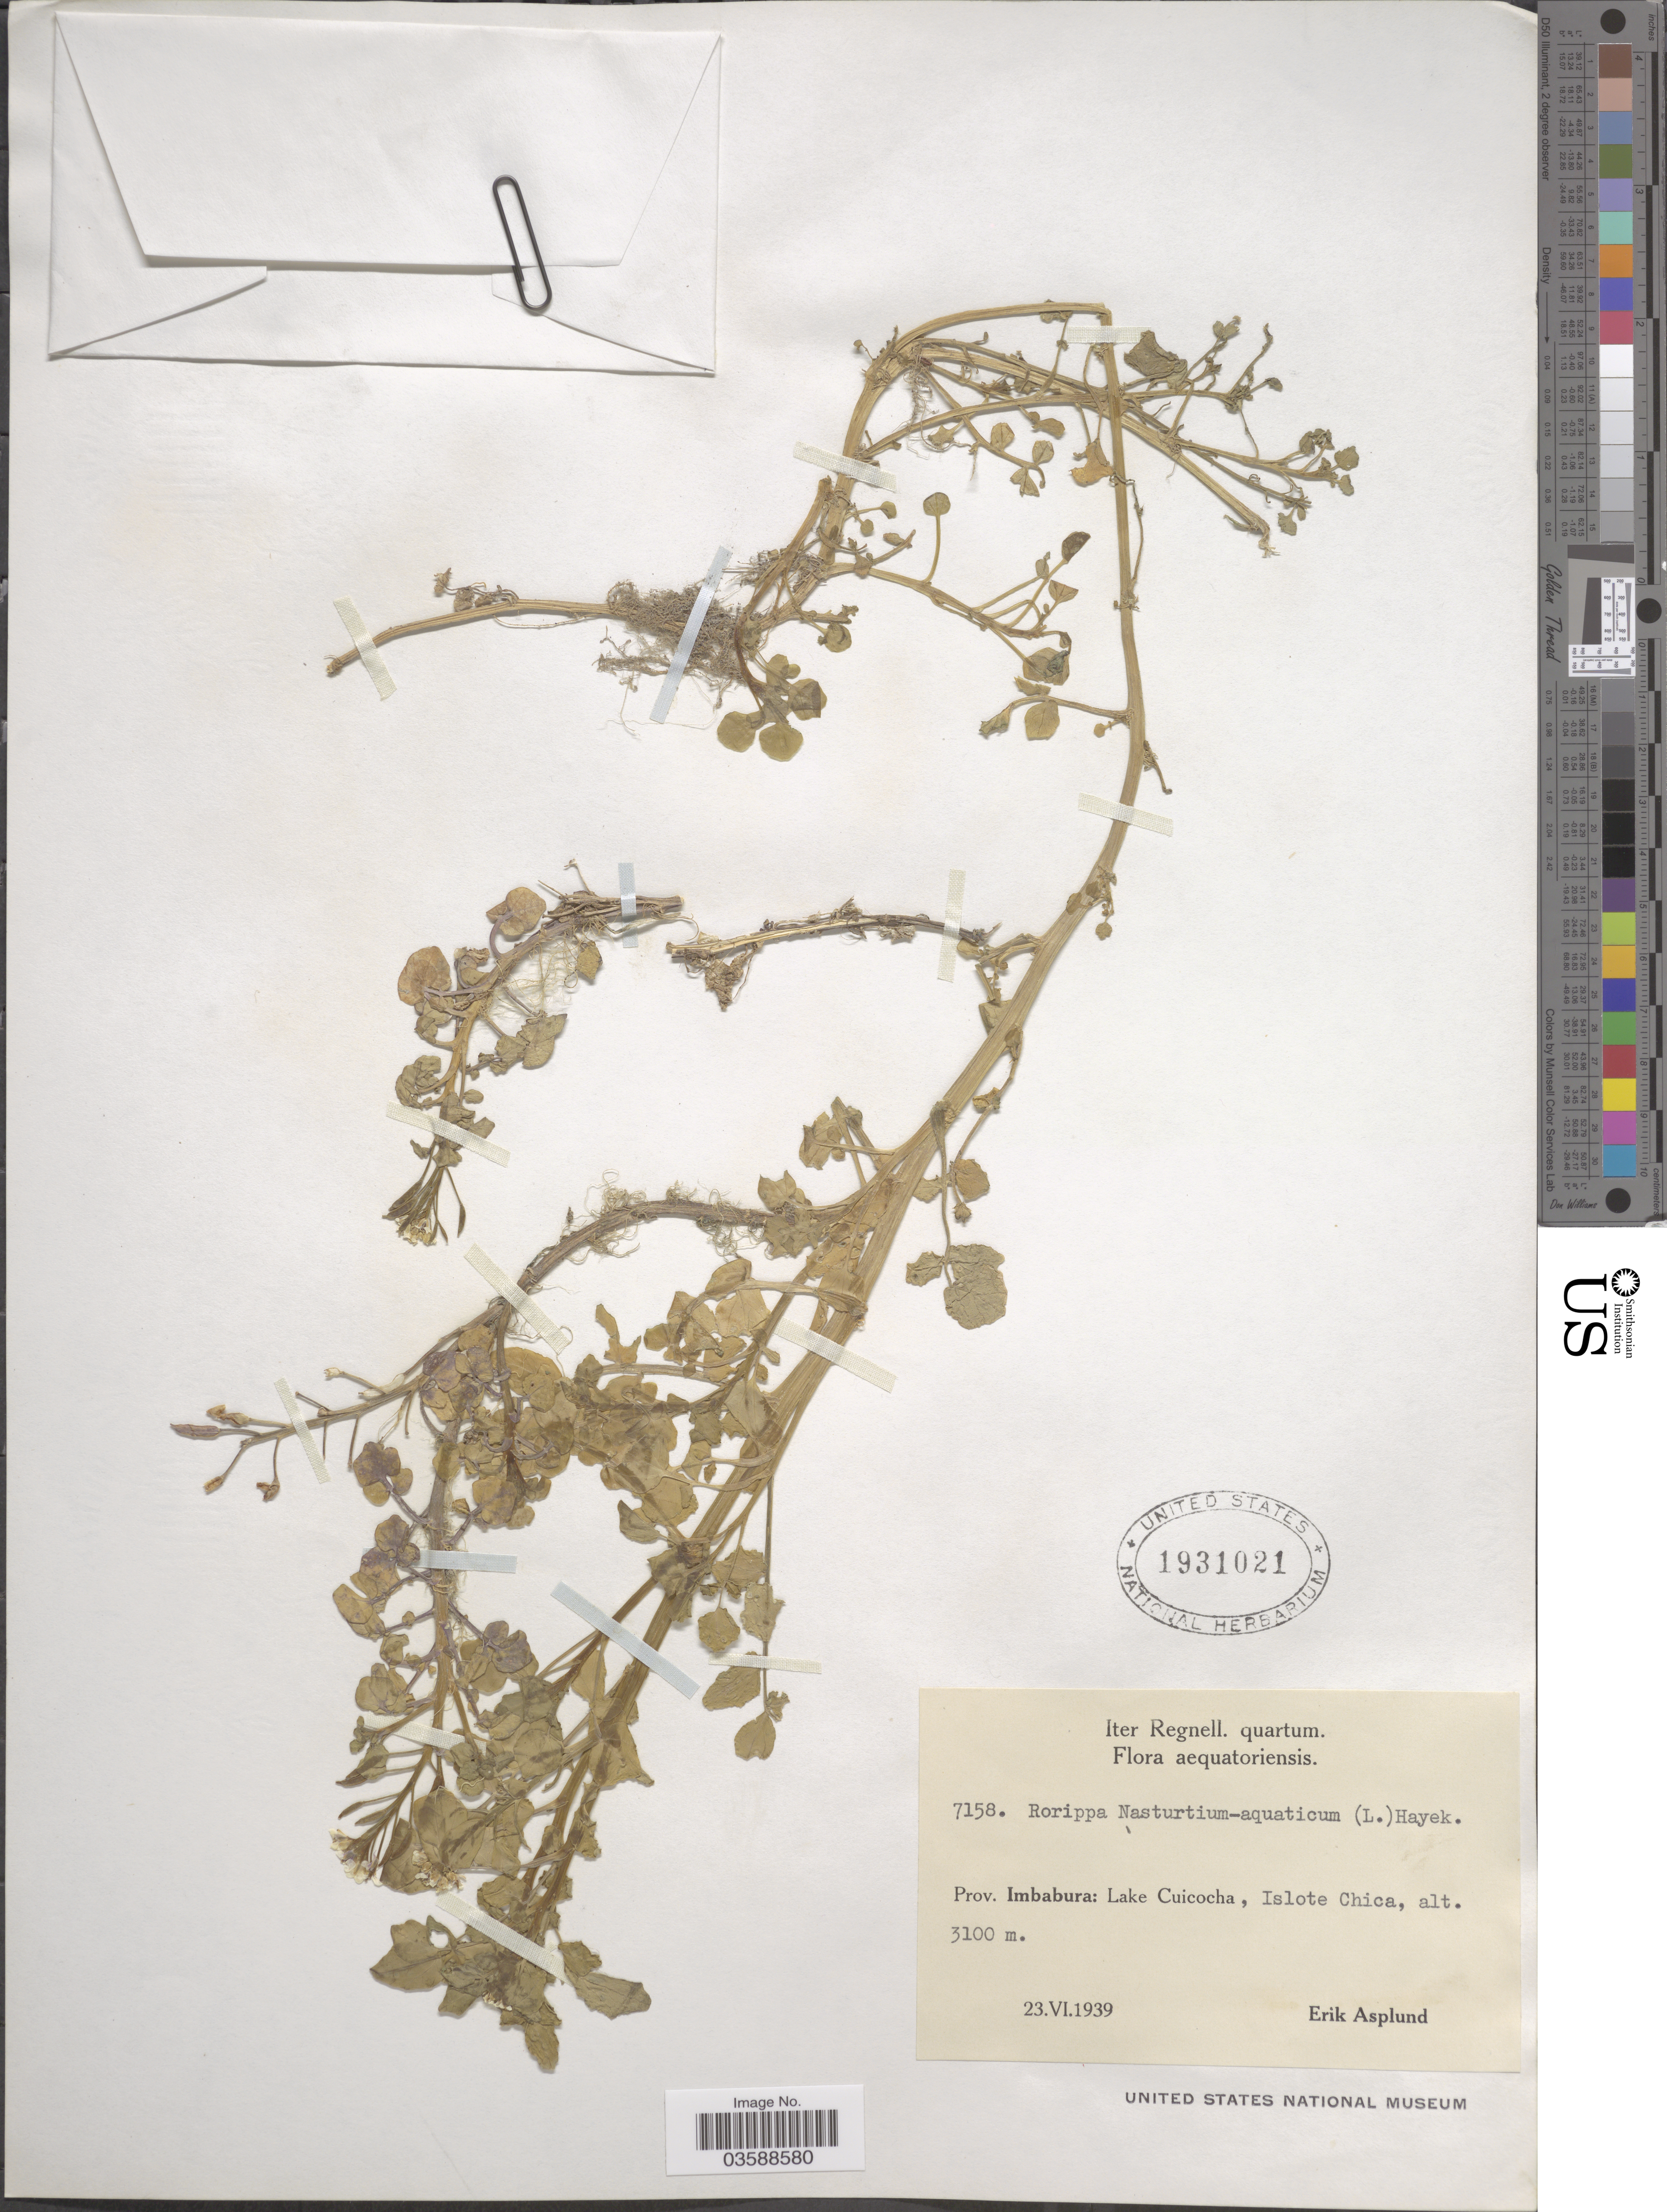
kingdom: Plantae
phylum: Tracheophyta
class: Magnoliopsida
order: Brassicales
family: Brassicaceae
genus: Nasturtium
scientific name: Nasturtium officinale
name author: R. Br.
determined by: Strong, M. T., (US), Smithsonian Institution - National Museum of Natural History (UNITED STATES)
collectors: E. Asplund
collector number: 7158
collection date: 1939-06-23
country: Ecuador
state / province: Imbabura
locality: Lake Cuicocha, Islote Chica.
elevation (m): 3100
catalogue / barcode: US 1931021